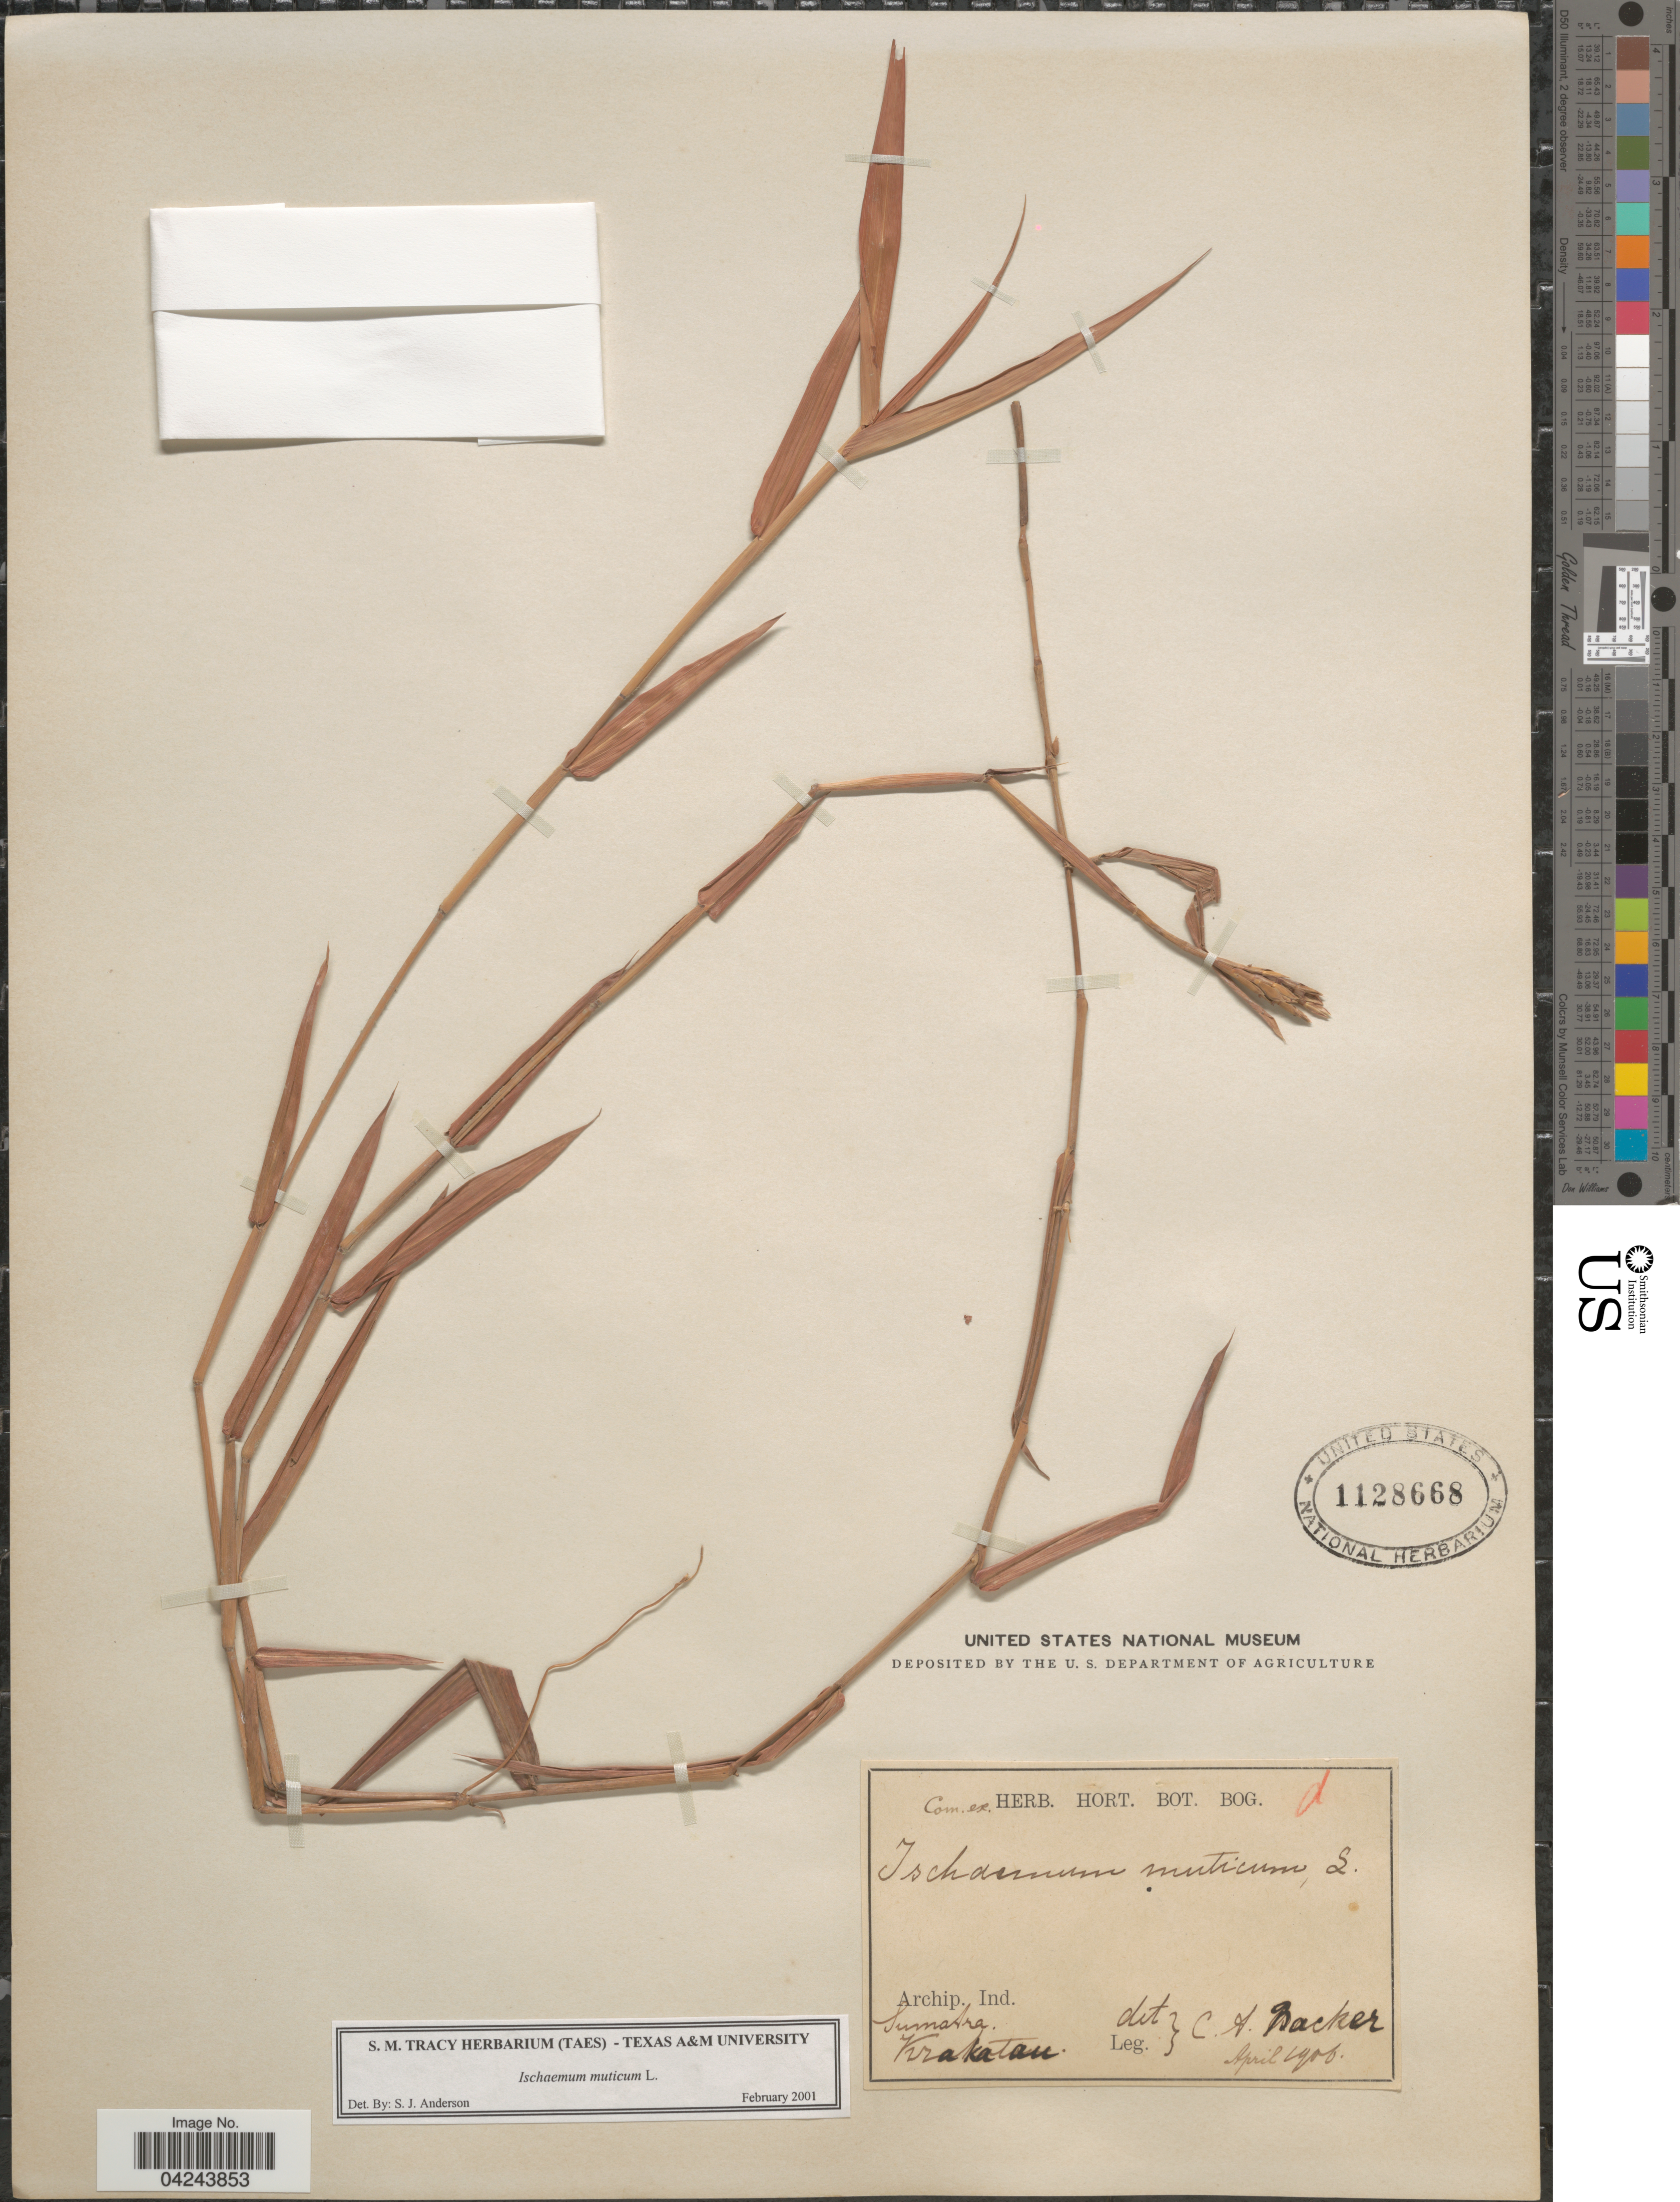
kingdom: Plantae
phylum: Tracheophyta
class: Liliopsida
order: Poales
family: Poaceae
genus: Ischaemum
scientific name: Ischaemum muticum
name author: L.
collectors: C. A. Backer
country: Indonesia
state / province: Sumatra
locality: Archip. Ind. Krakatau.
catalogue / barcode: US 1128668